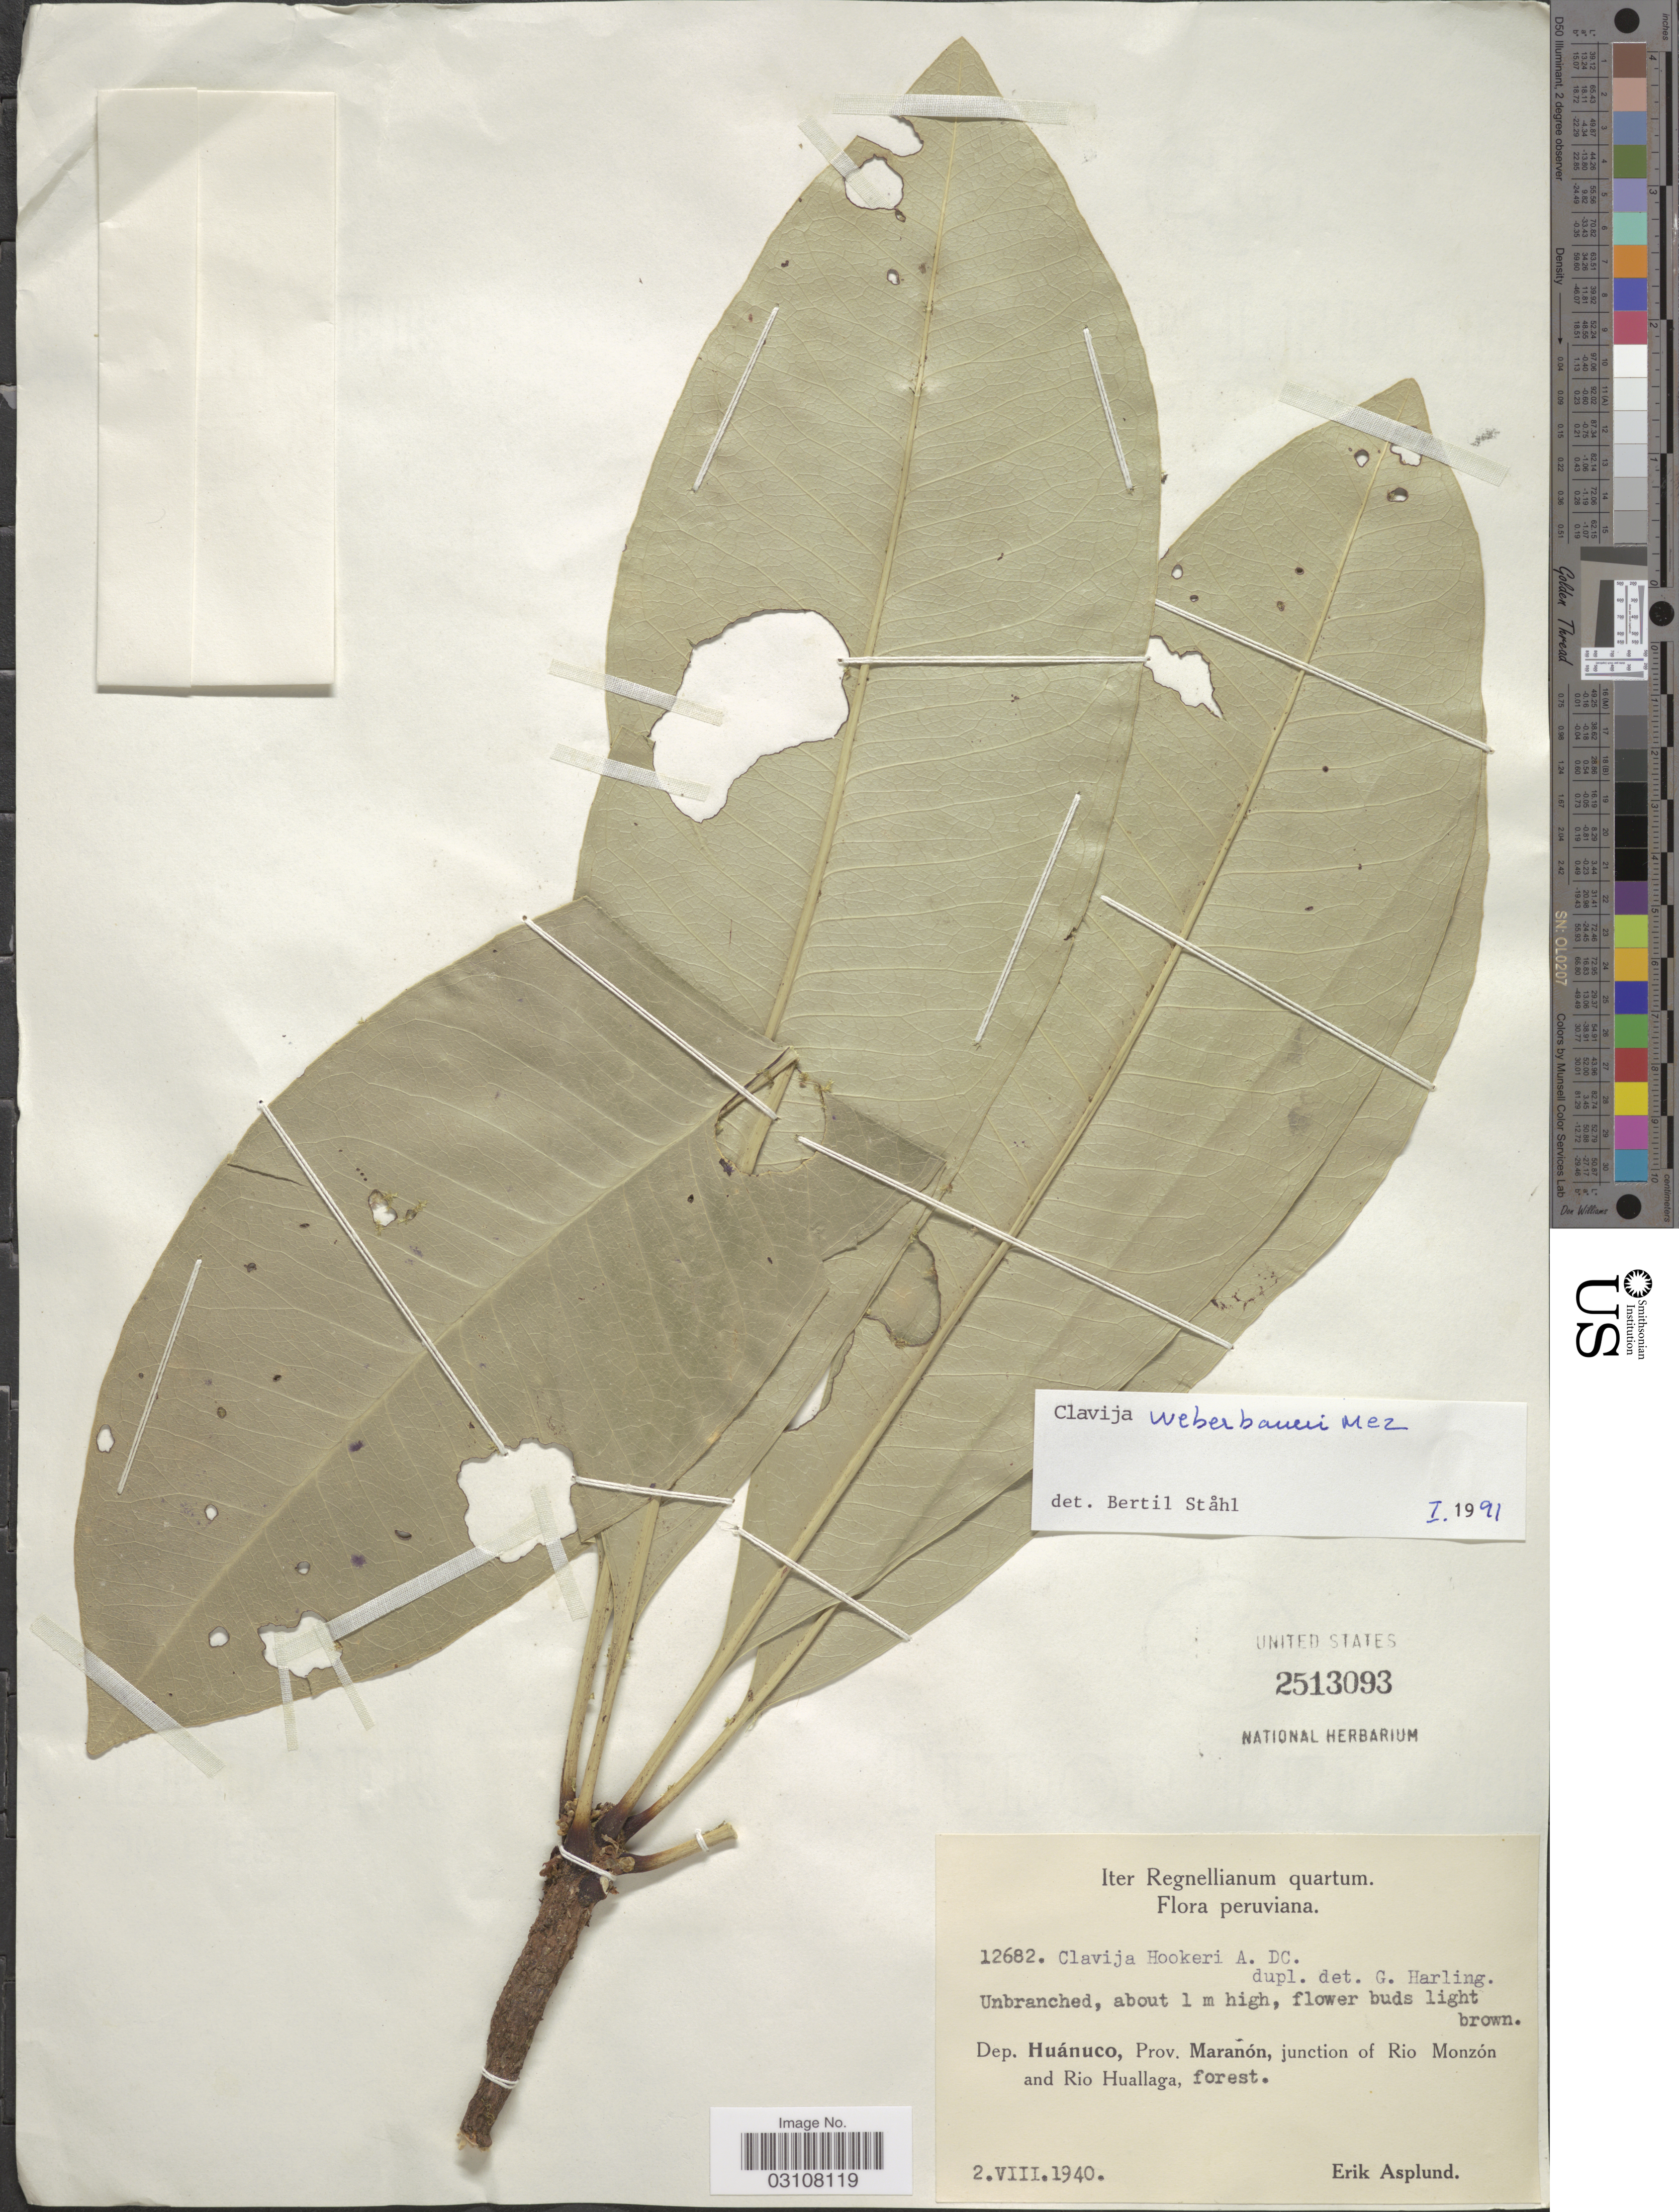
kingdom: Plantae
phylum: Tracheophyta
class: Magnoliopsida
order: Ericales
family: Primulaceae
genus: Clavija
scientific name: Clavija weberbaueri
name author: Mez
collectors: E. Asplund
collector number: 12682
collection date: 1940-08-02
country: Peru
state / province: Huánuco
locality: Dep. Huánuco, Prov. Marañón, junction of Rio Monzón and Rio Huallaga, forest.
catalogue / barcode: US 2513093